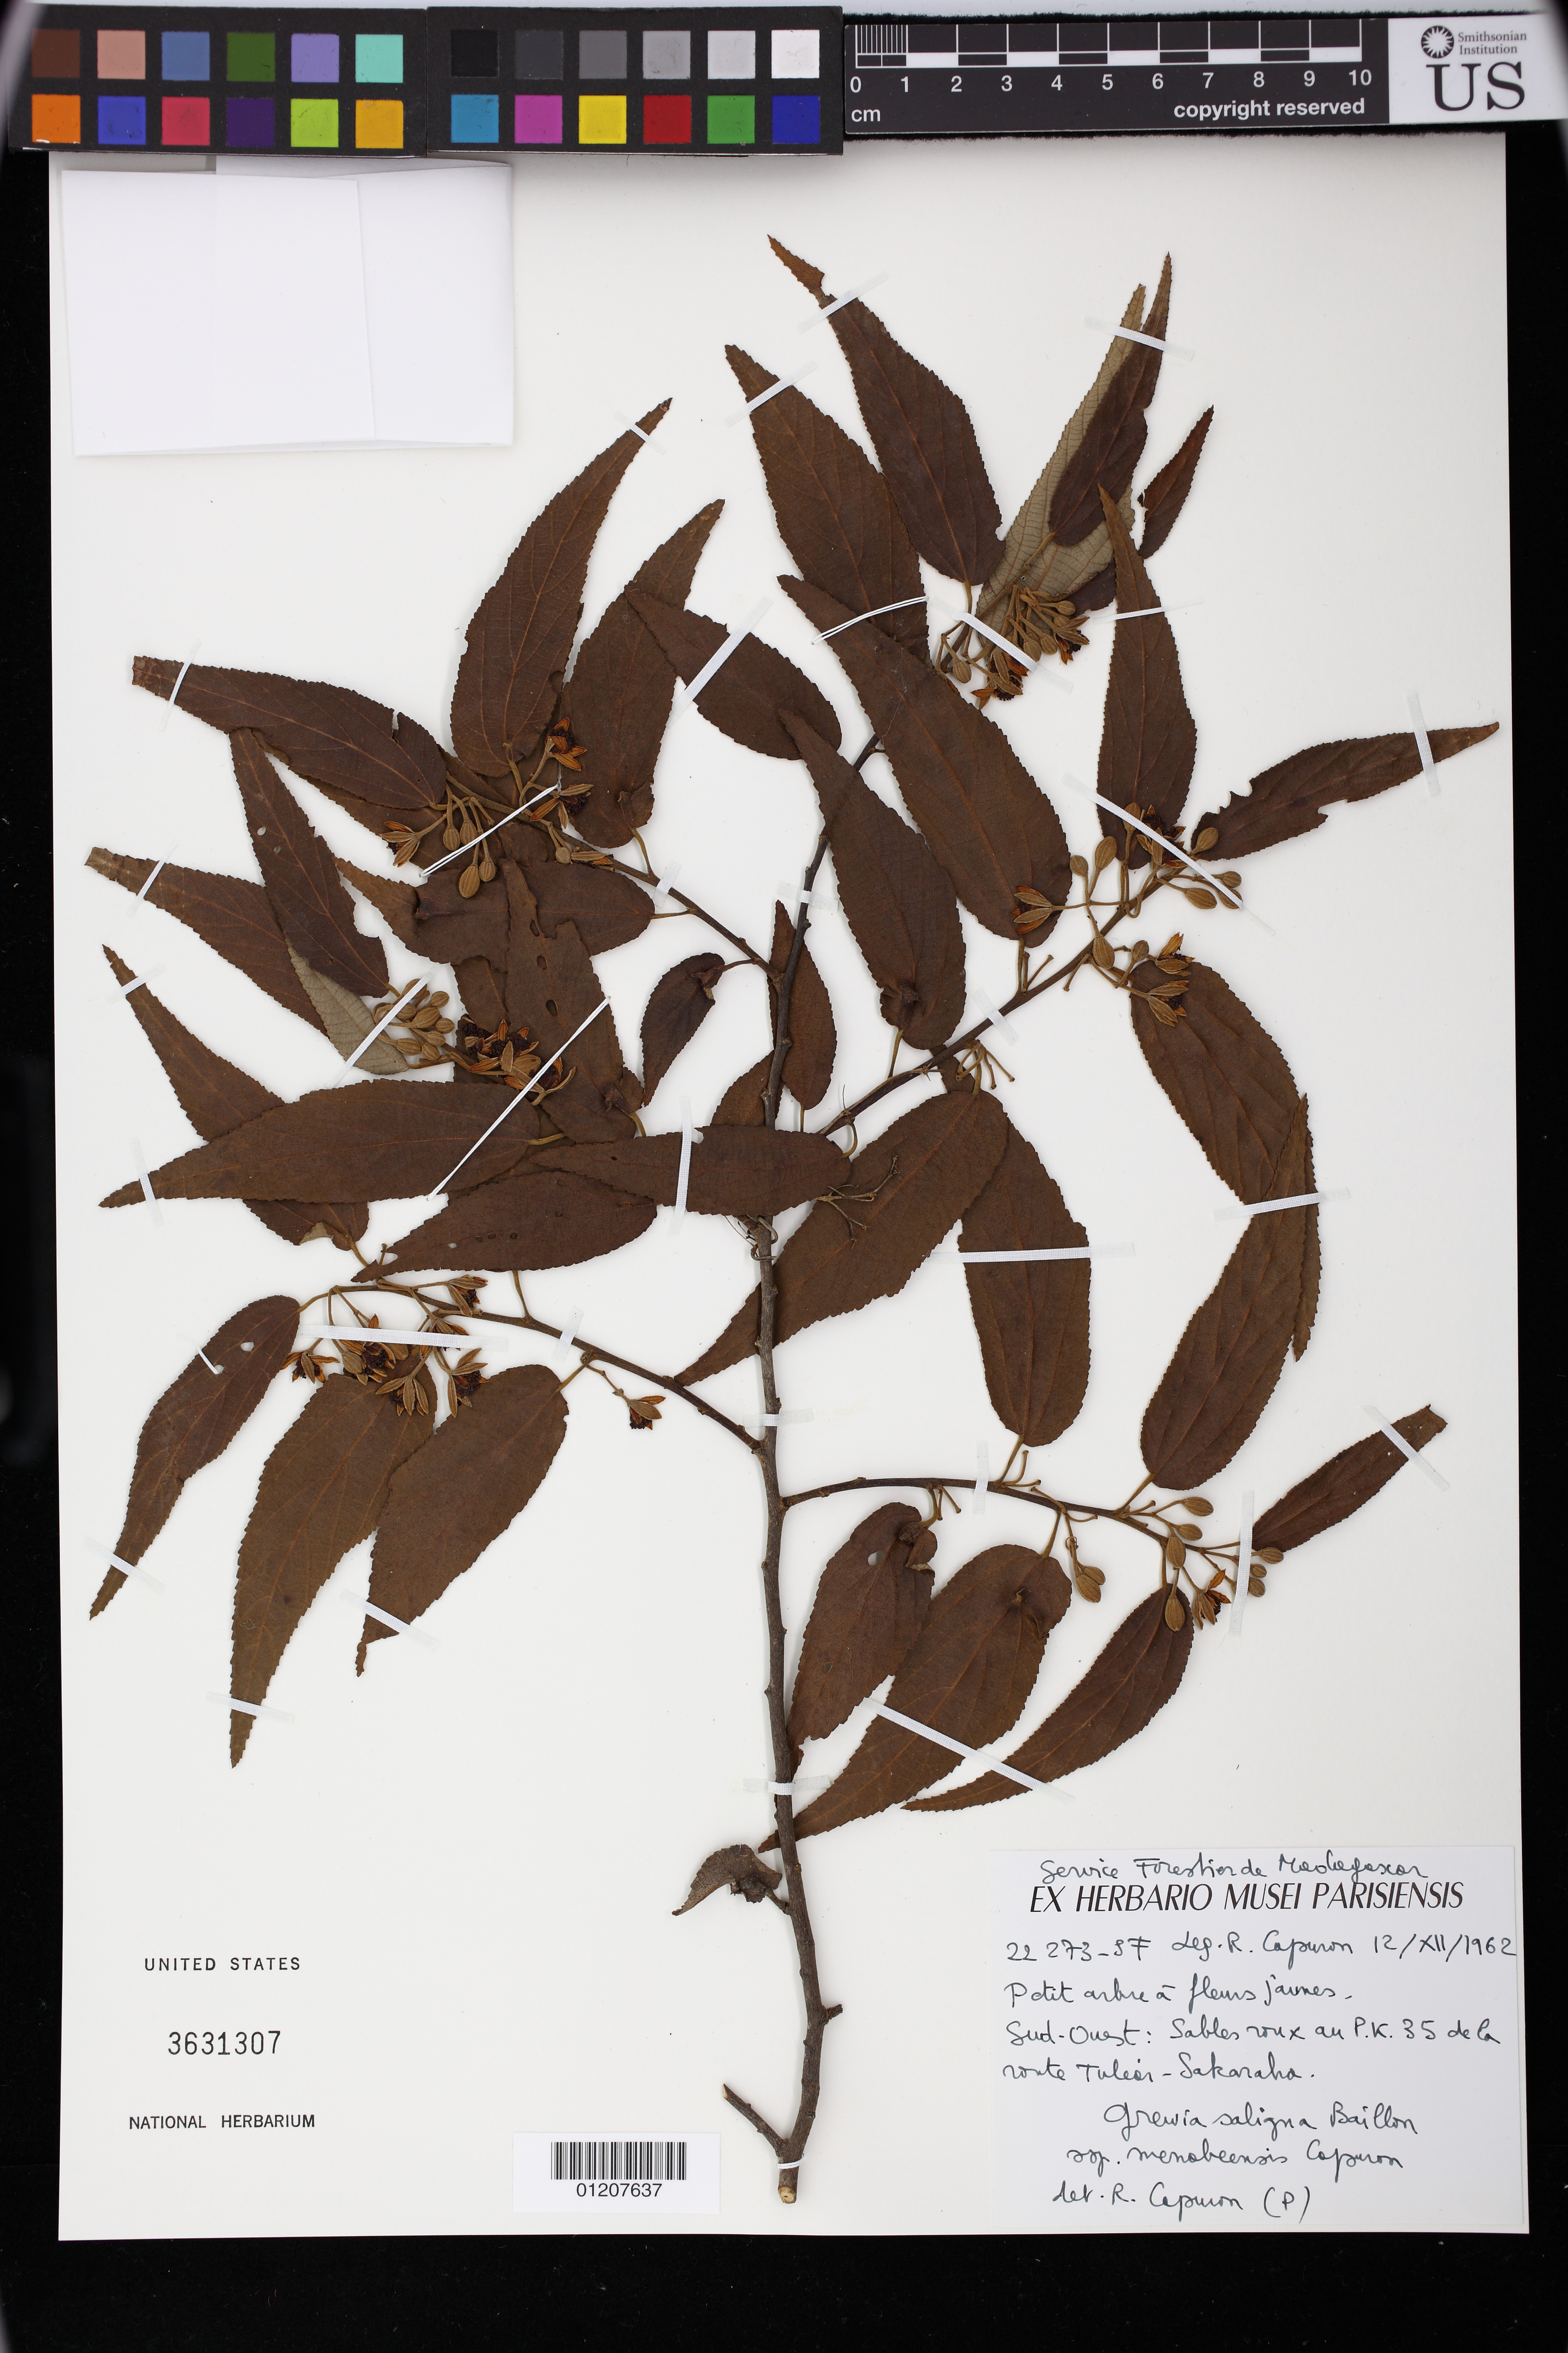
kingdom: Plantae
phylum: Tracheophyta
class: Magnoliopsida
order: Malvales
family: Malvaceae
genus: Grewia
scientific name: Grewia saligna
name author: Baill.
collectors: R. P. Capuron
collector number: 22273-SF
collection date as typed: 12 Dec 1962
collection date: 1962-12-12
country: Madagascar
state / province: Atsimo-Andrefana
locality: Sud-Ouest: Sables roux au P.K. 35 de las route Tulear - Sakaraha.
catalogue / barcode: US 3631307